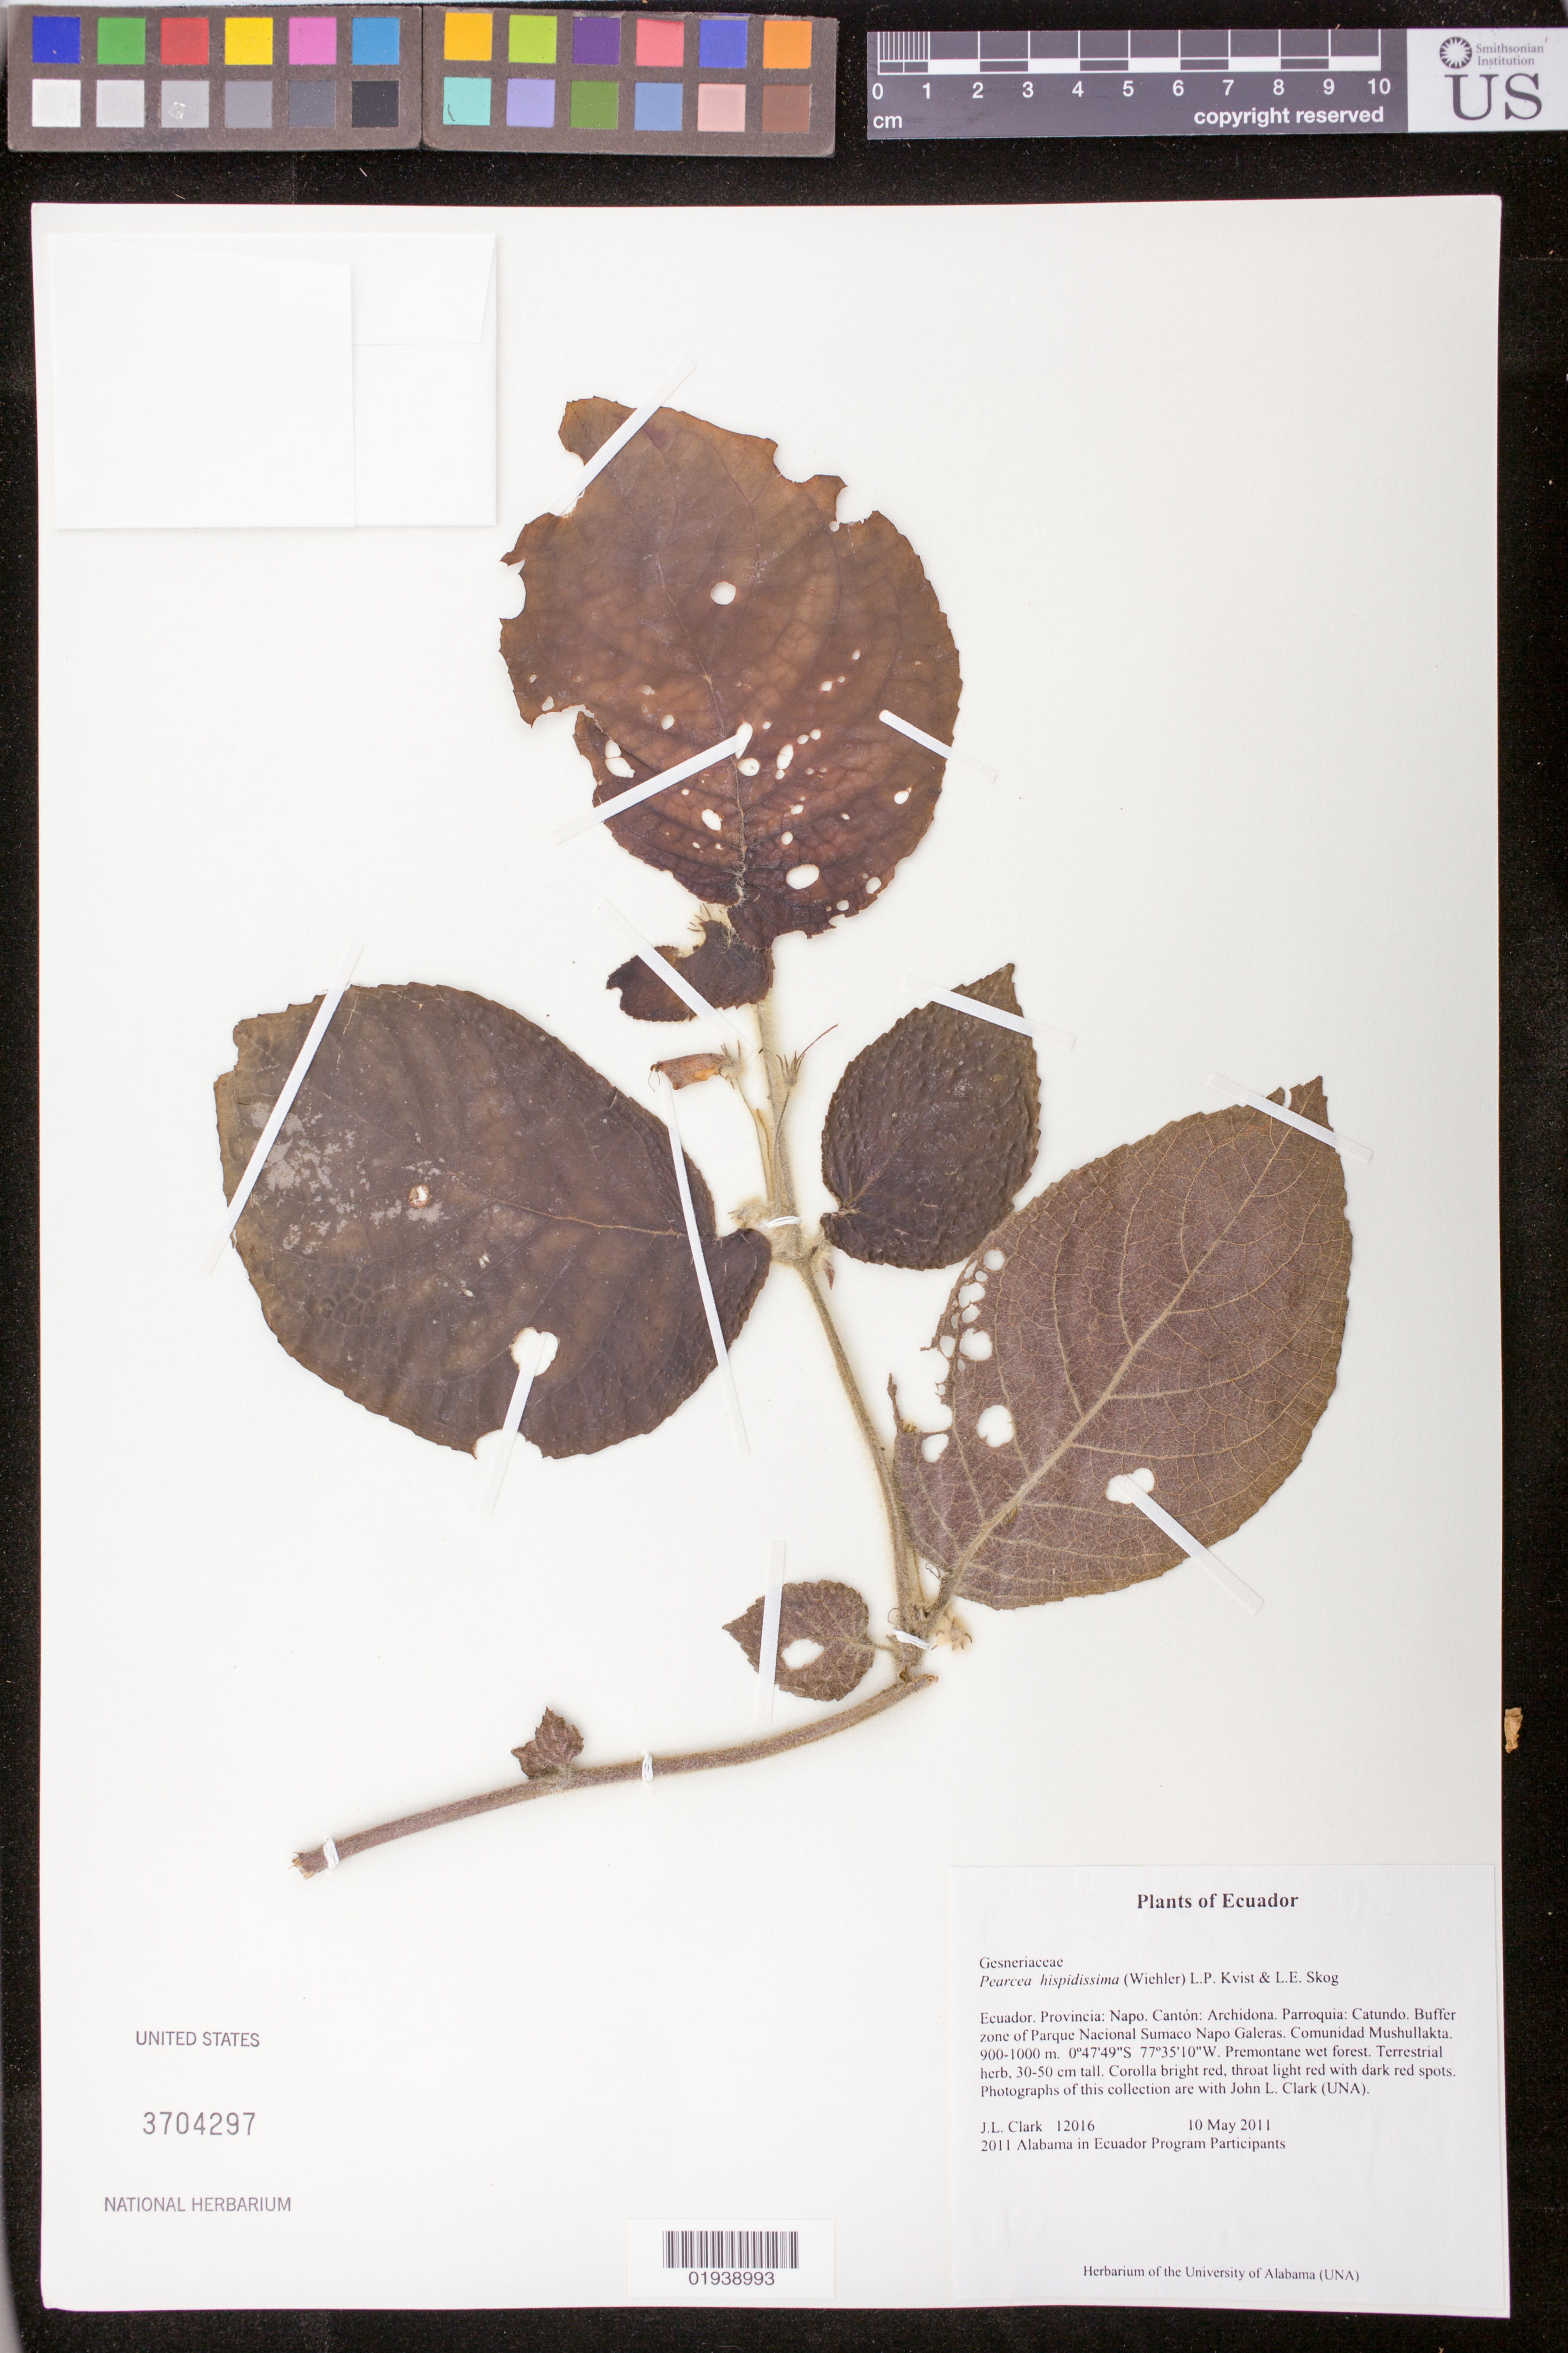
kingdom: Plantae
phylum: Tracheophyta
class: Magnoliopsida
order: Lamiales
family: Gesneriaceae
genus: Pearcea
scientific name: Pearcea hispidissima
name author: (Wiehler) L.P. Kvist & L.E. Skog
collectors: J. L. Clark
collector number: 12016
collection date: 2011-05-10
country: Ecuador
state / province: Napo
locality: Canton Archidona, Parroquia Catundo, Buffer zone of Parque National Sumaco Napo Galeras. Communidad Mushullakta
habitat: Premontane wet forest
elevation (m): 900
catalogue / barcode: US 3704297